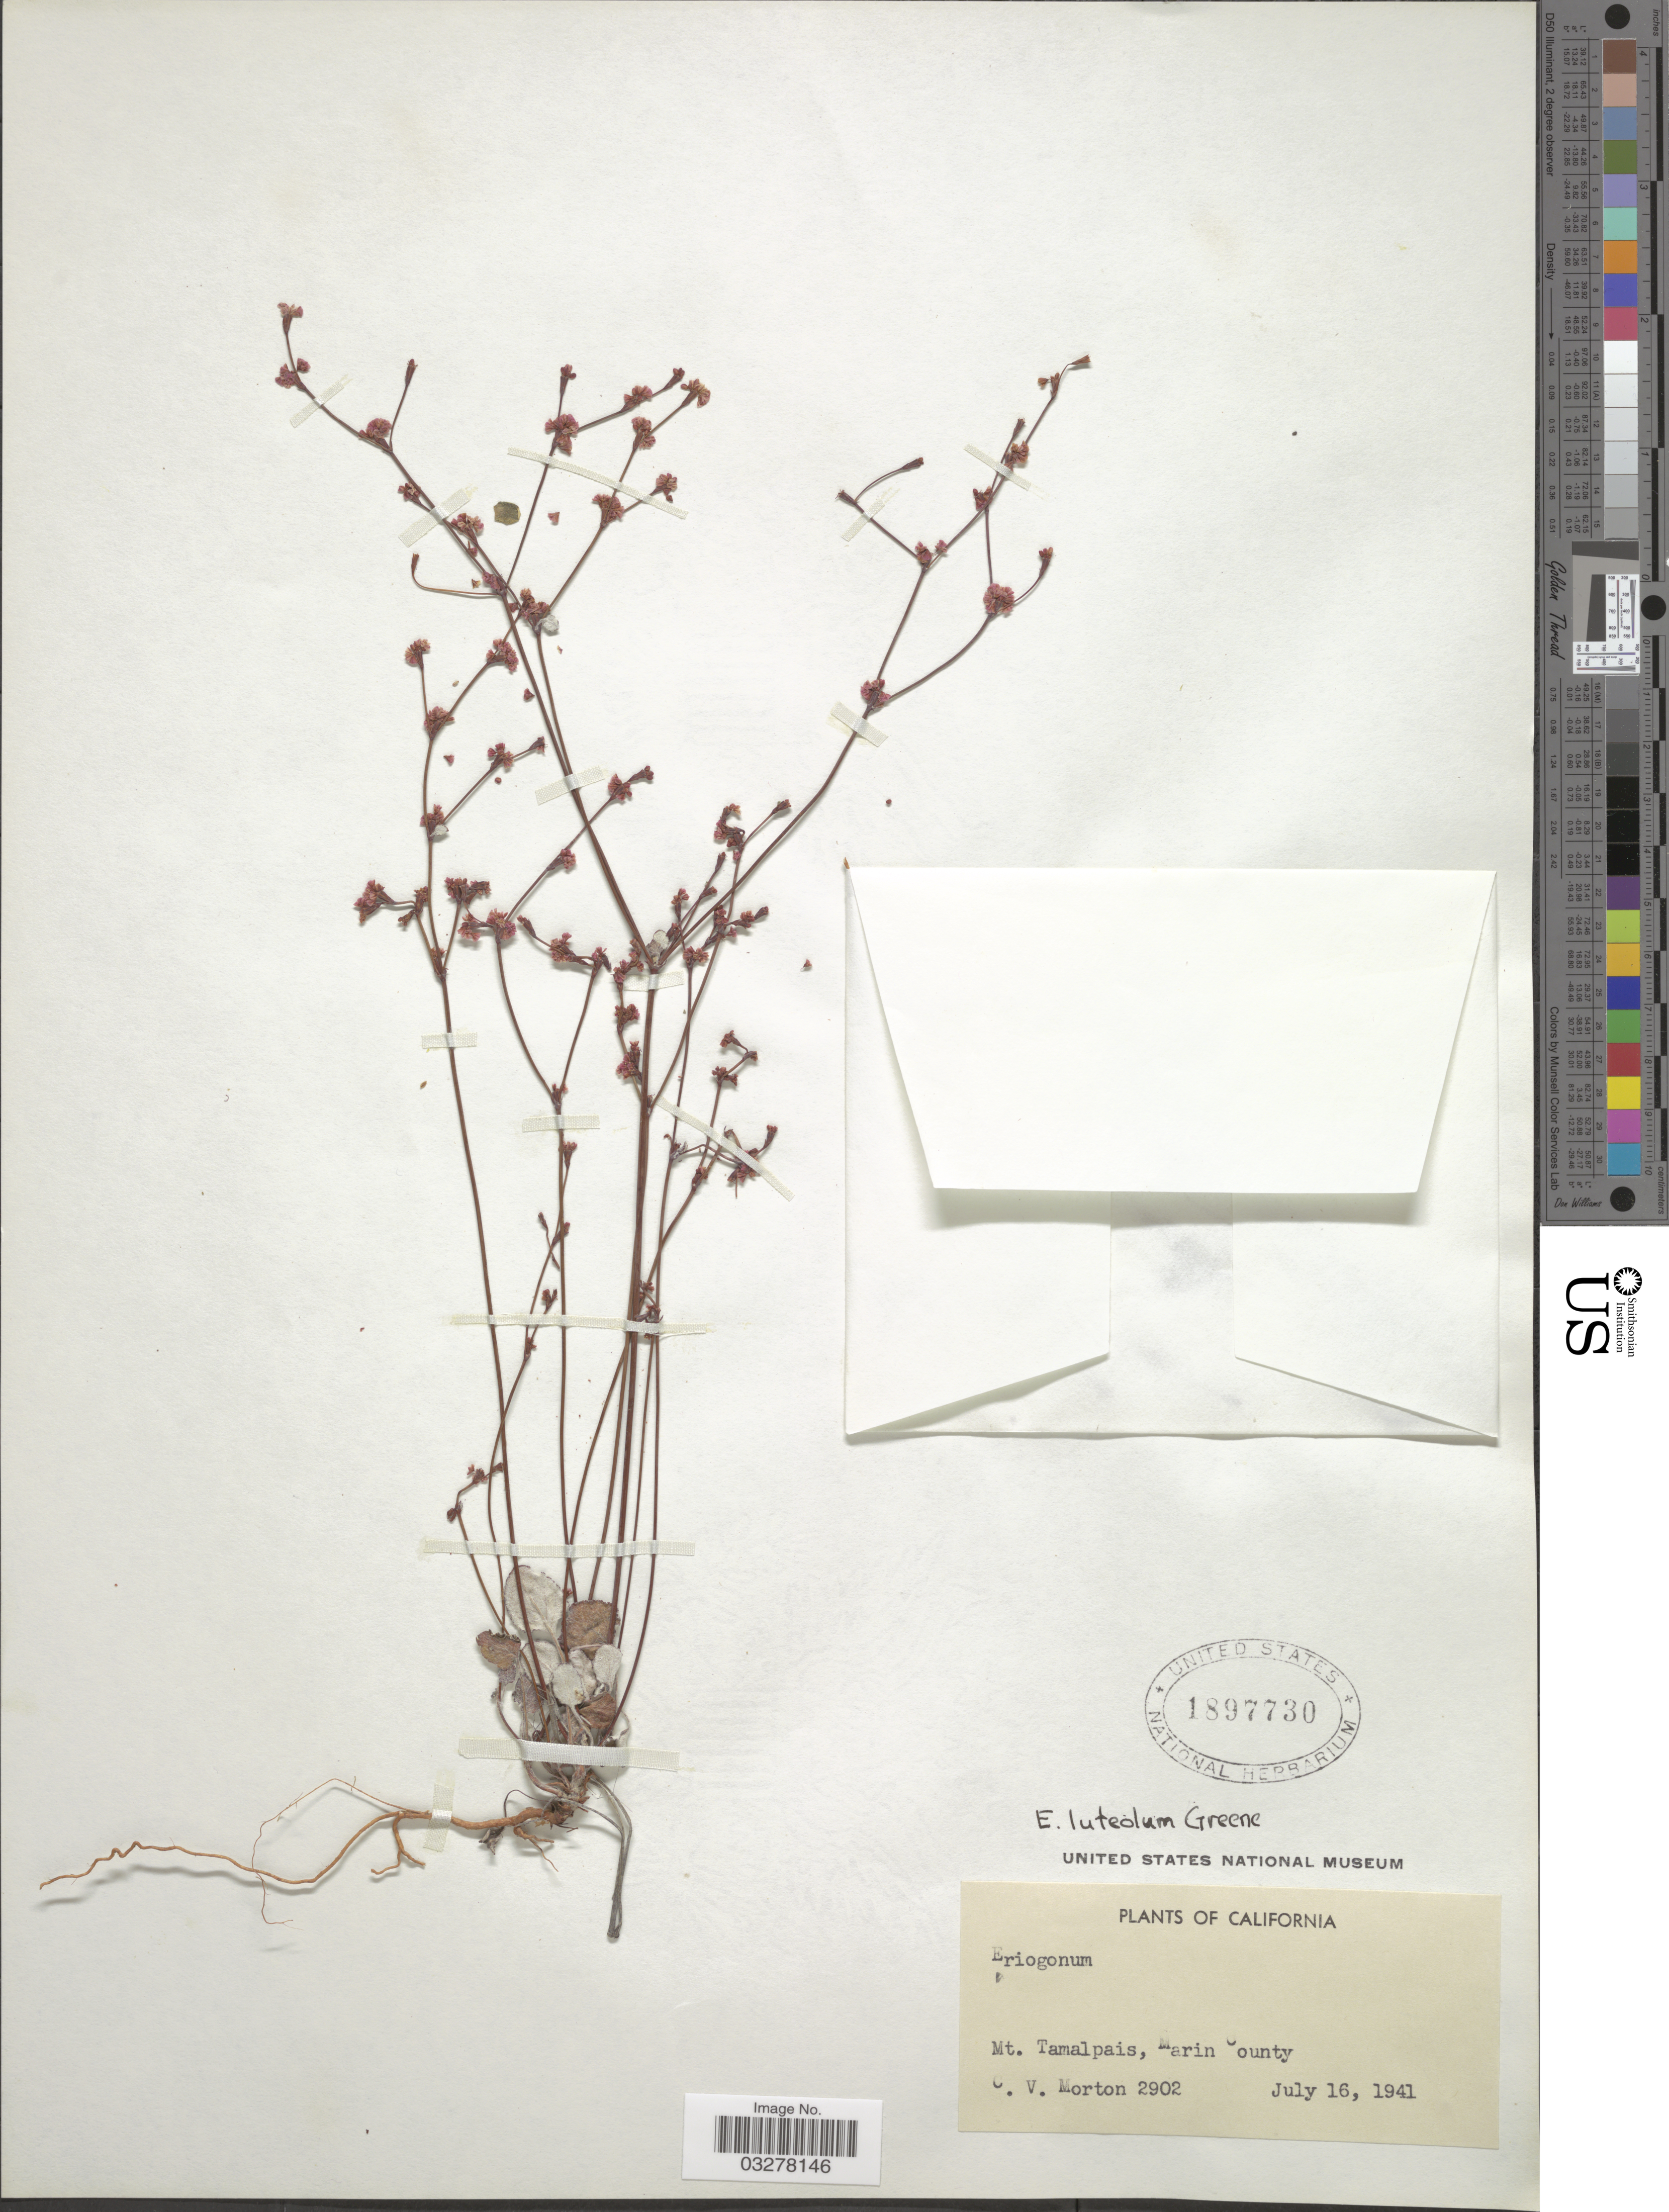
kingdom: Plantae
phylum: Tracheophyta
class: Magnoliopsida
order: Caryophyllales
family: Polygonaceae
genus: Eriogonum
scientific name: Eriogonum luteolum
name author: Greene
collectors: C. V. Morton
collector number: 2902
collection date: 1941-07-16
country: United States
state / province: California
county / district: Marin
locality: Mt. Tamalpais, Marin County.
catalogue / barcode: US 1897730